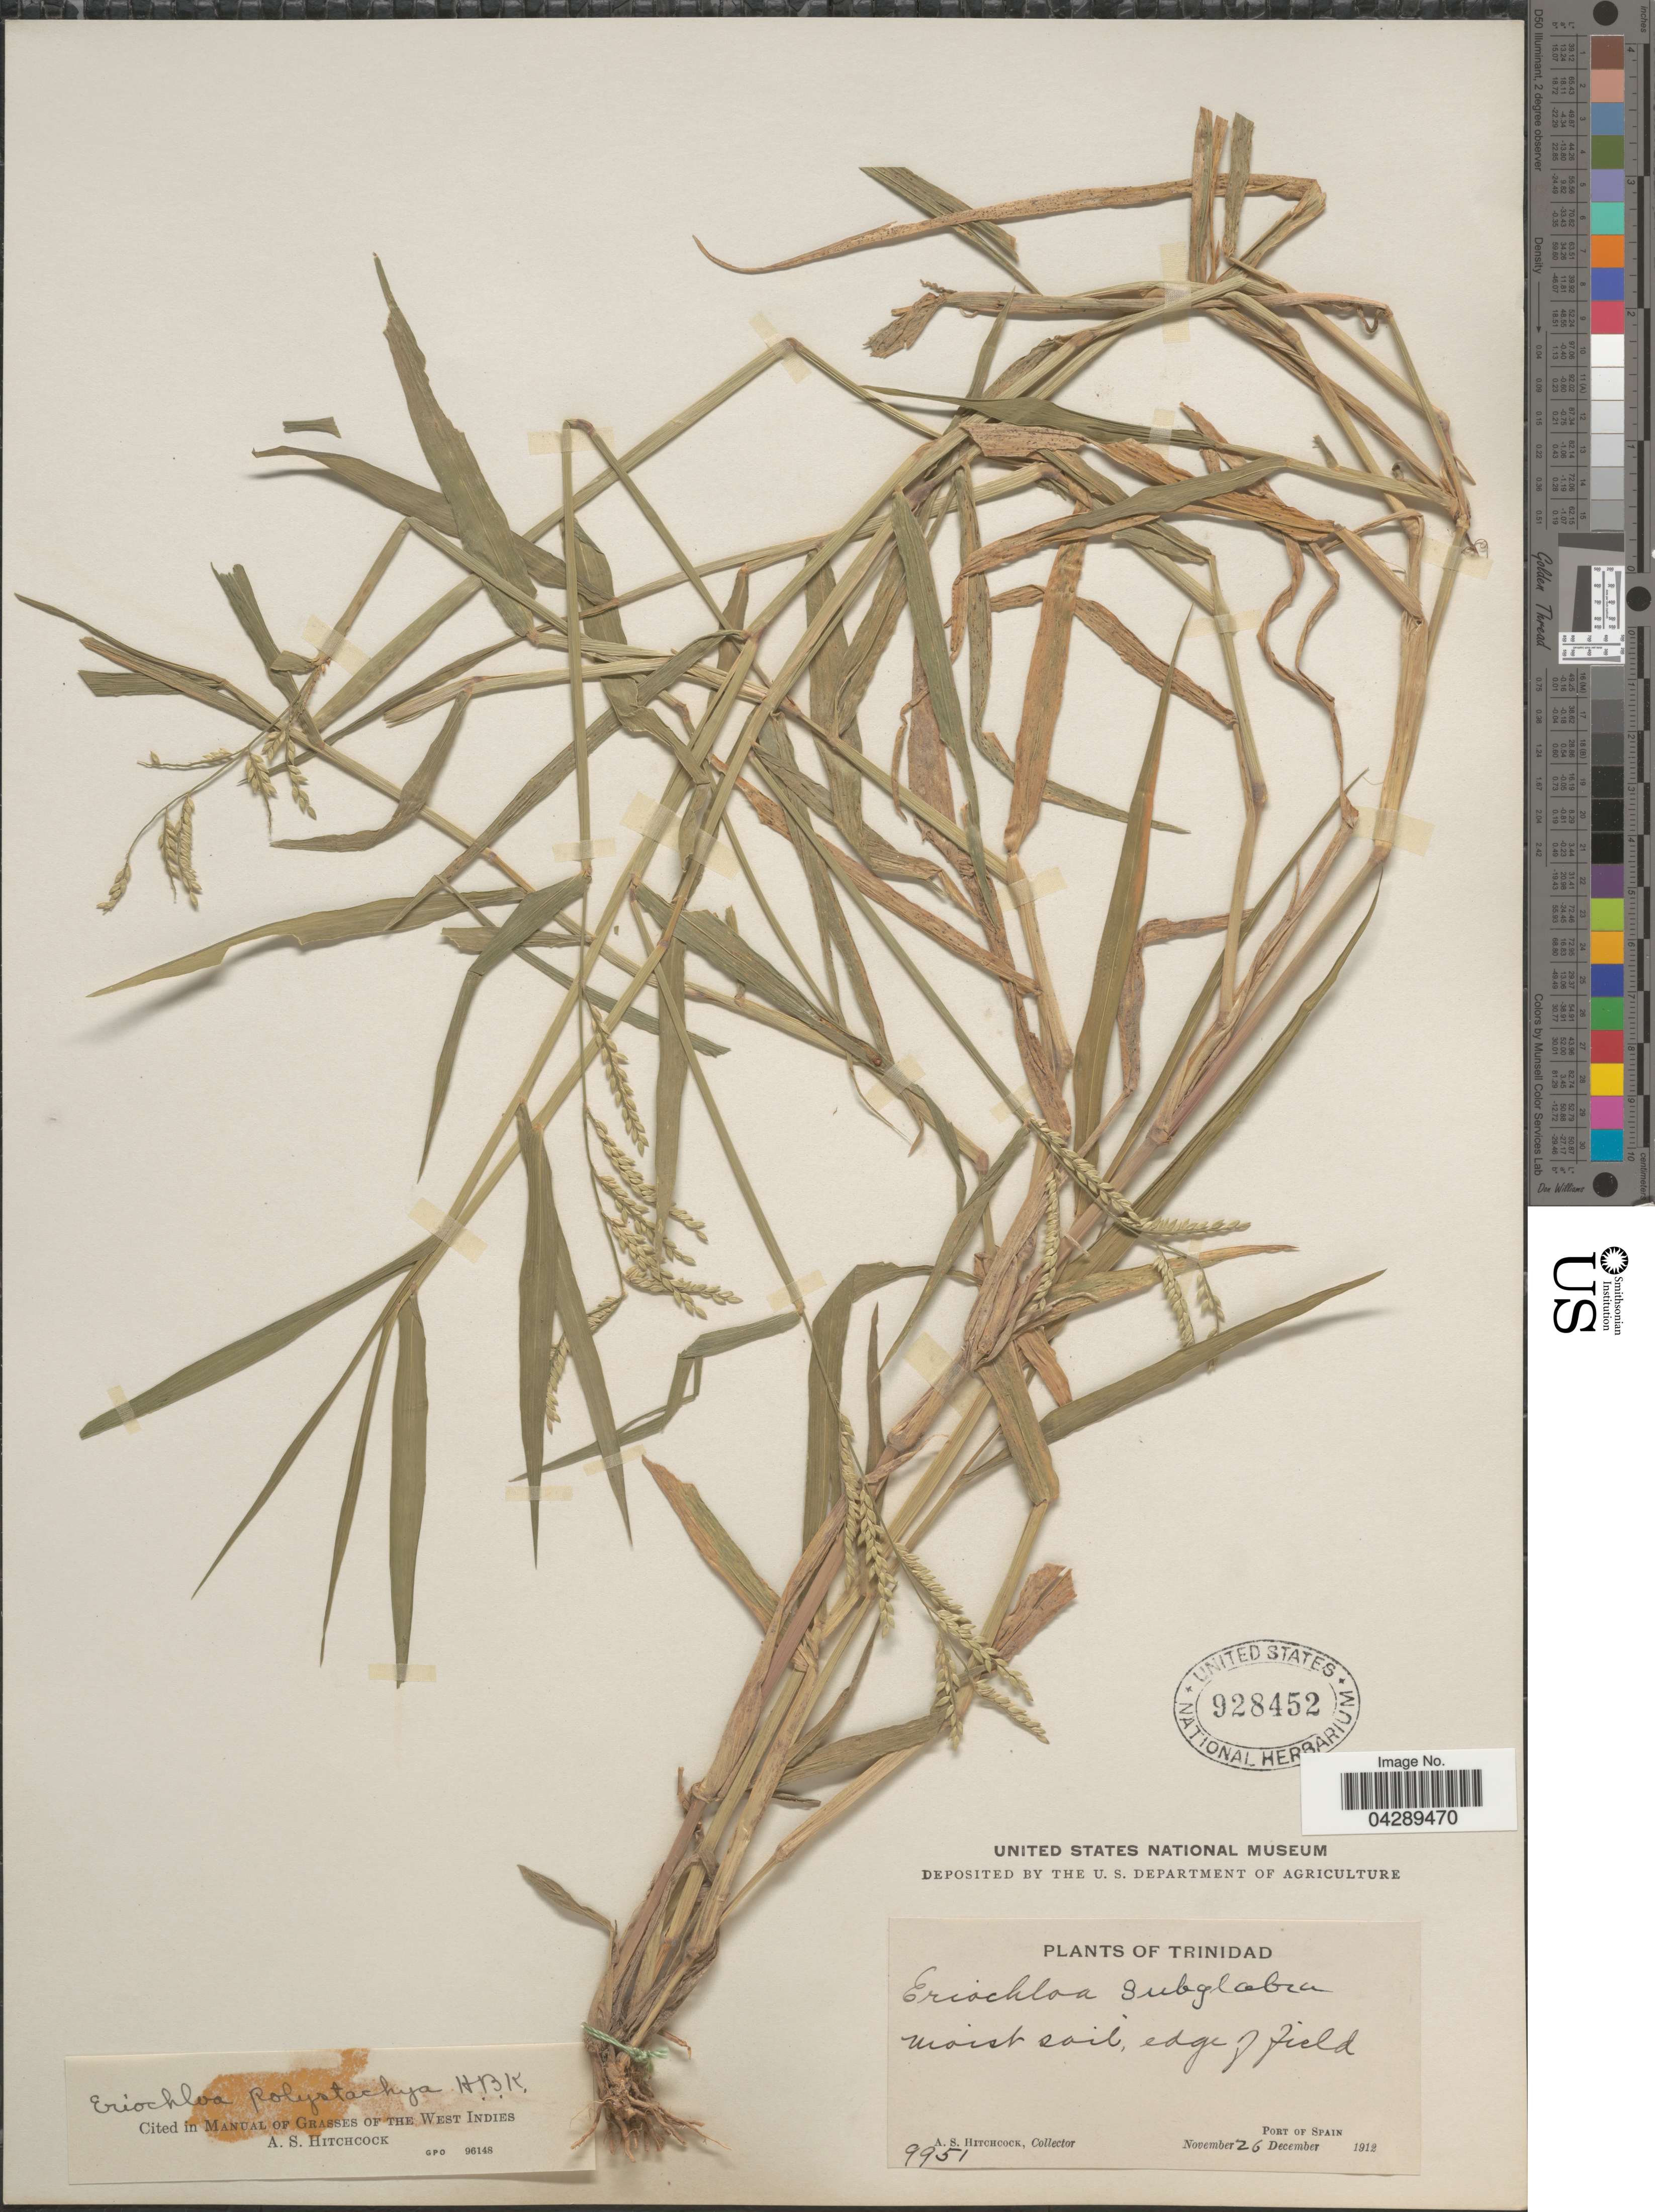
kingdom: Plantae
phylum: Tracheophyta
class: Liliopsida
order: Poales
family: Poaceae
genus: Eriochloa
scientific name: Eriochloa polystachya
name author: Kunth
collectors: A. S. Hitchcock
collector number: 9951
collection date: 1912-11-26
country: Trinidad and Tobago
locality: Edge of field. Port of Spain.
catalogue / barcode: US 928452